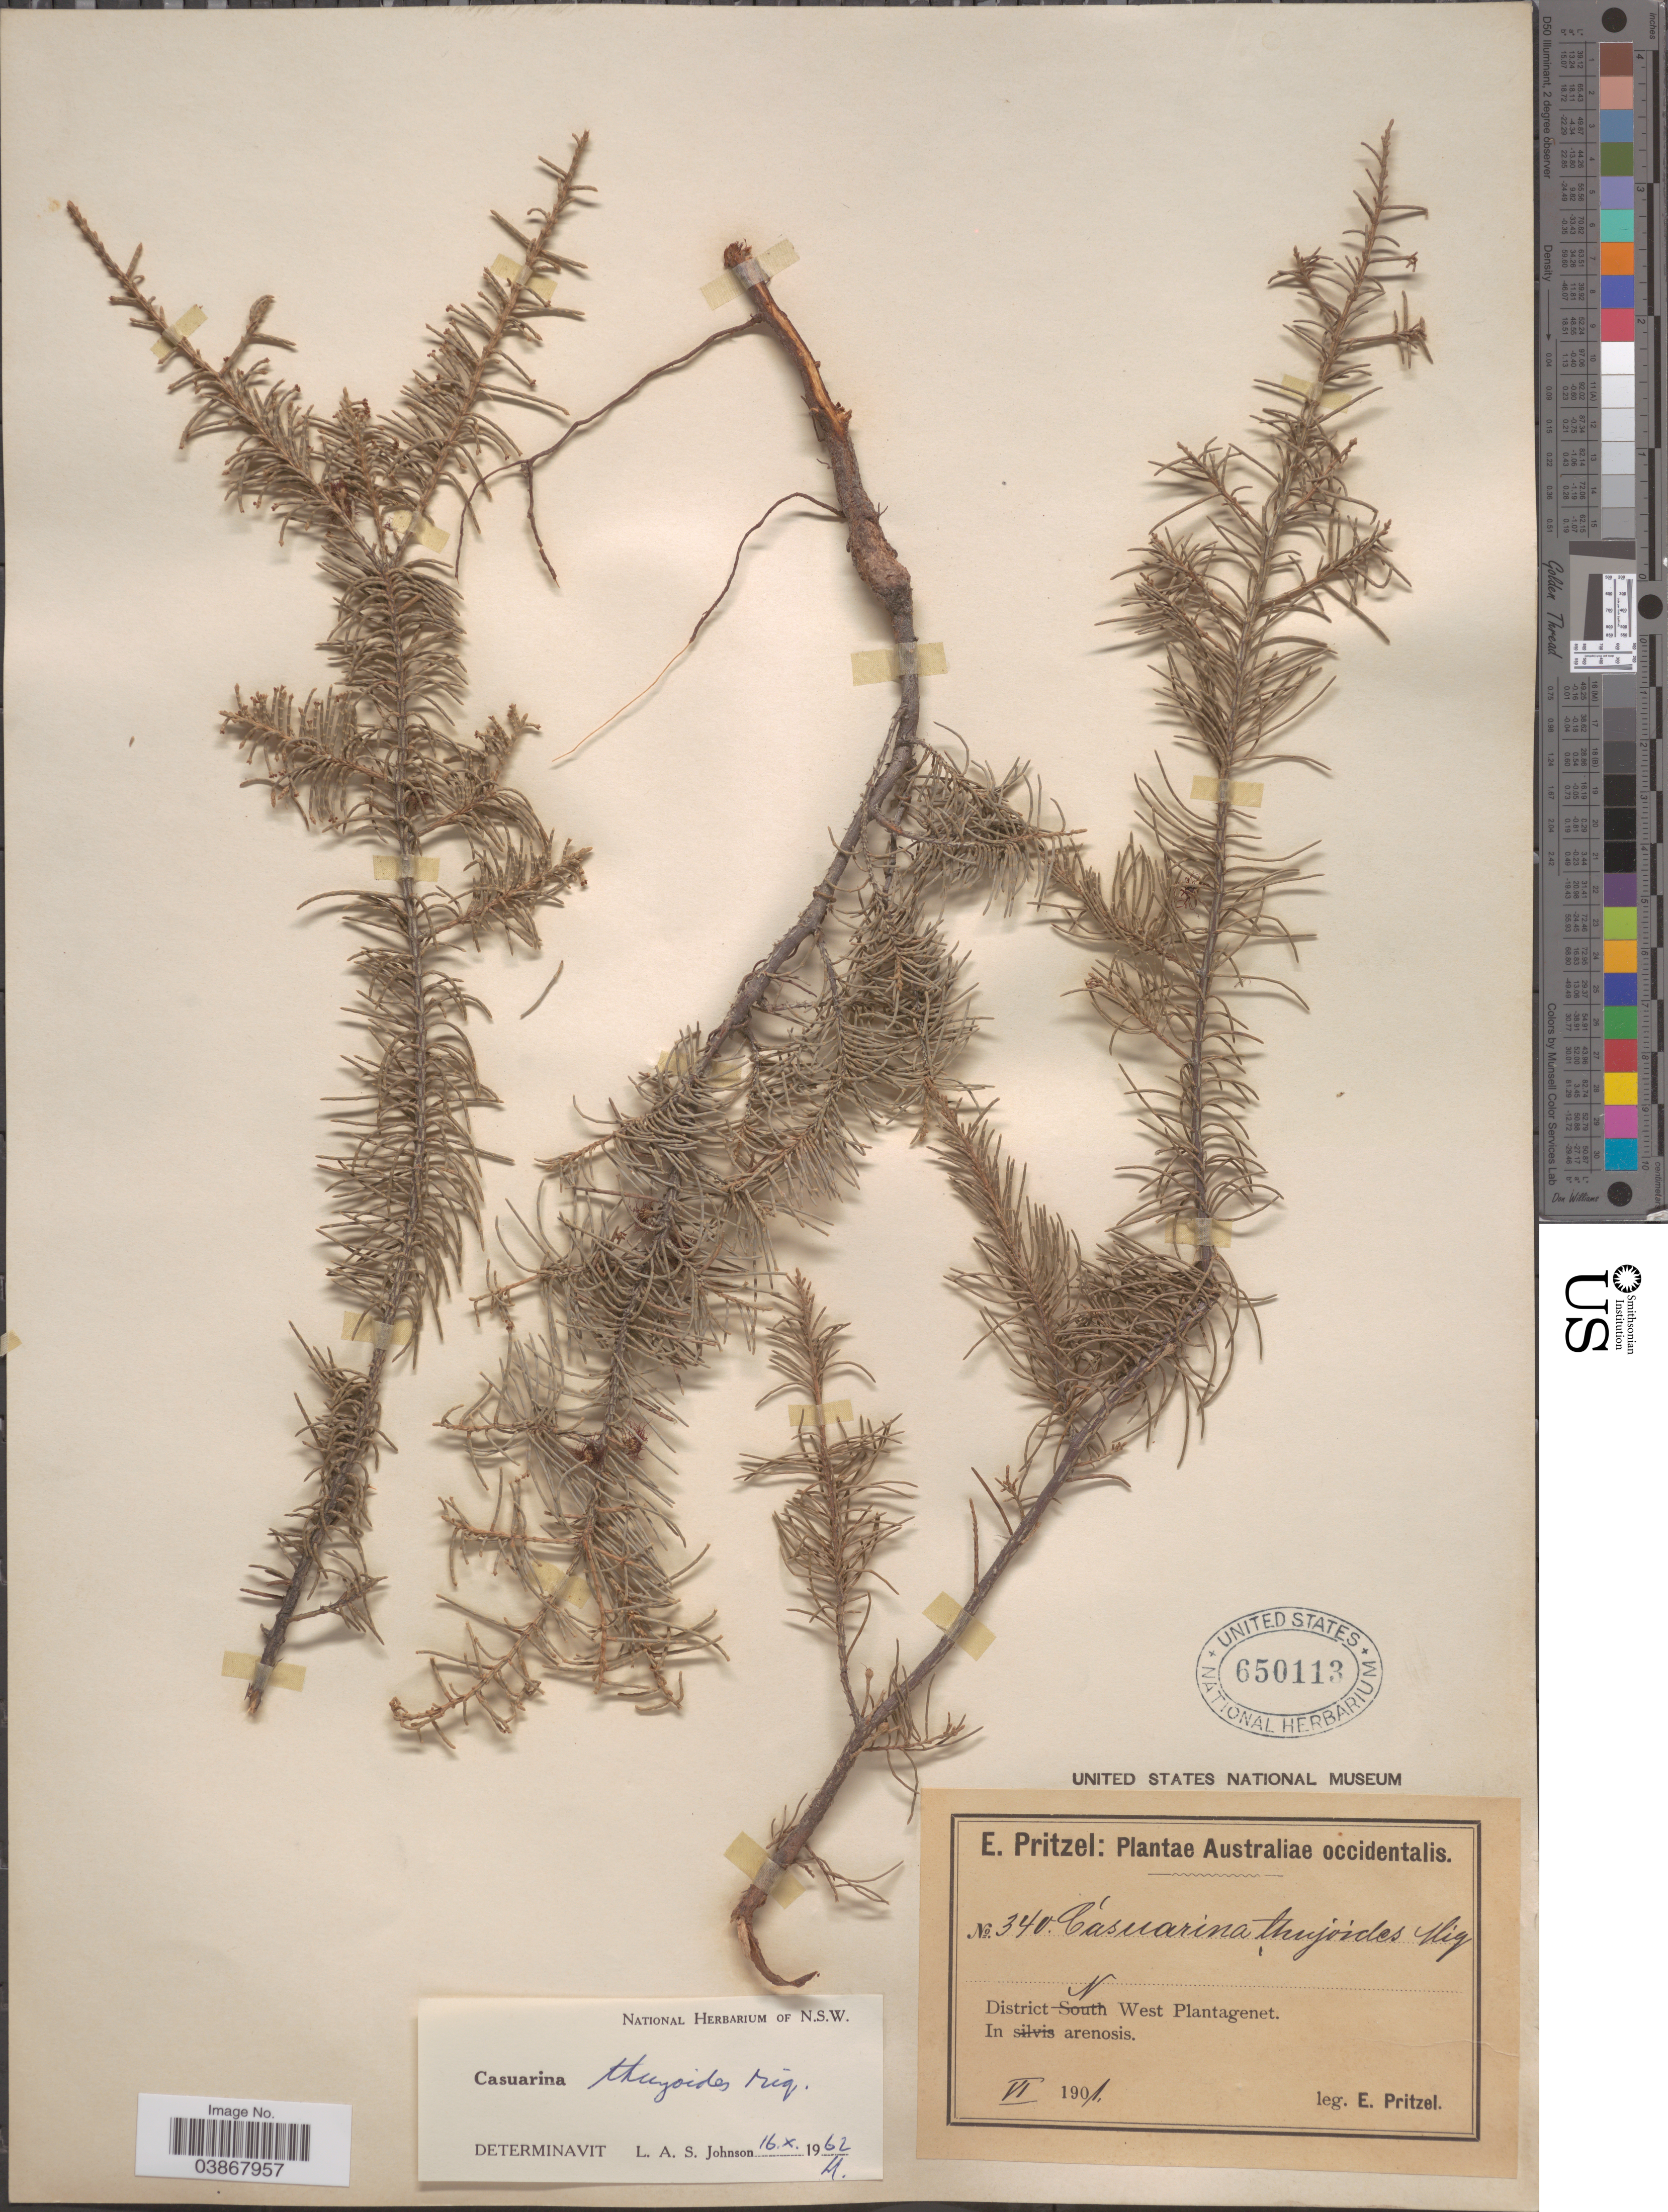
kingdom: Plantae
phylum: Tracheophyta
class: Magnoliopsida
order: Fagales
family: Casuarinaceae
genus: Casuarina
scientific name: Casuarina thuyoides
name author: Miq.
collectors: E. G. Pritzel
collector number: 340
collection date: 1901-06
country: Australia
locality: Australiae occidentalis. District N West Plantagenet.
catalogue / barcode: US 650113